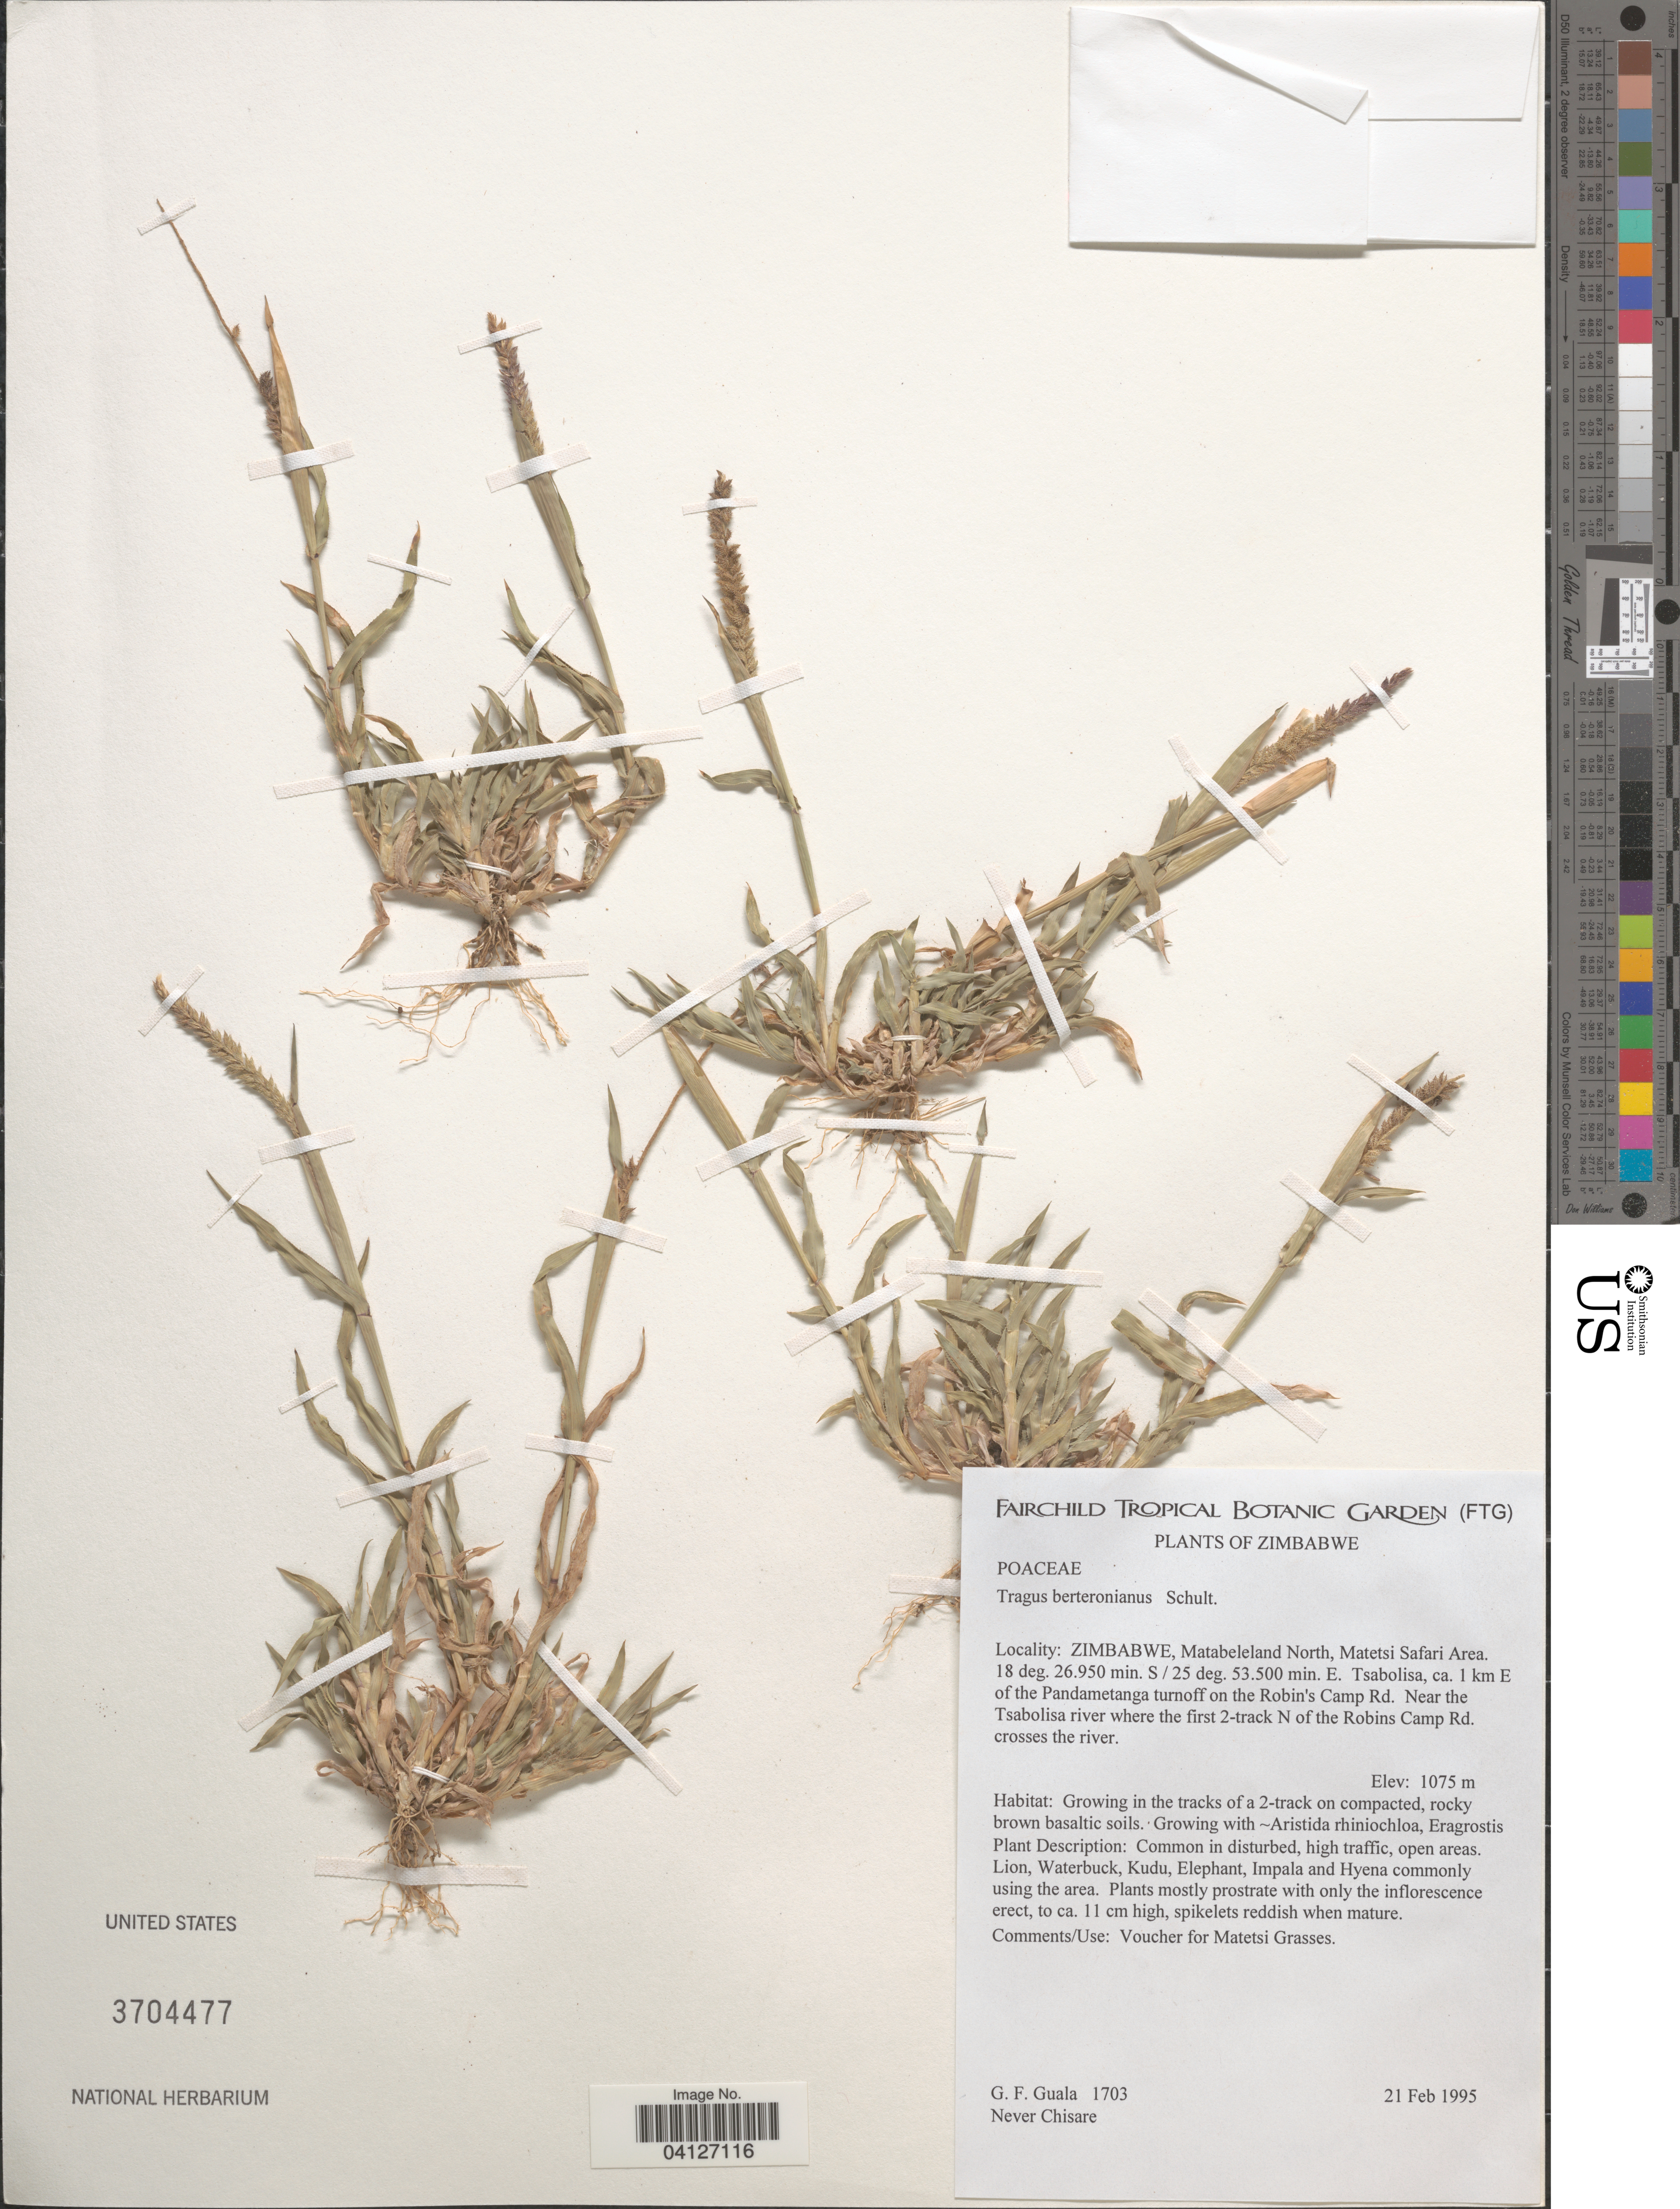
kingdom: Plantae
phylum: Tracheophyta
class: Liliopsida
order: Poales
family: Poaceae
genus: Tragus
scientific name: Tragus berteronianus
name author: Schult.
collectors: G. Guala & C. Never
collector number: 1703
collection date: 1995-02-21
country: Zimbabwe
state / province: Matabeleland North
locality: Matetsi Safari Area. Tsabolisa, ca. 1 km E of the Pandametanga turnoff on the Robin's Camp Rd. Near the Tsabolisa river where the first 2-track N of the Robins Camp Rd. crosses the river.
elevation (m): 1075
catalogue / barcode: US 3704477